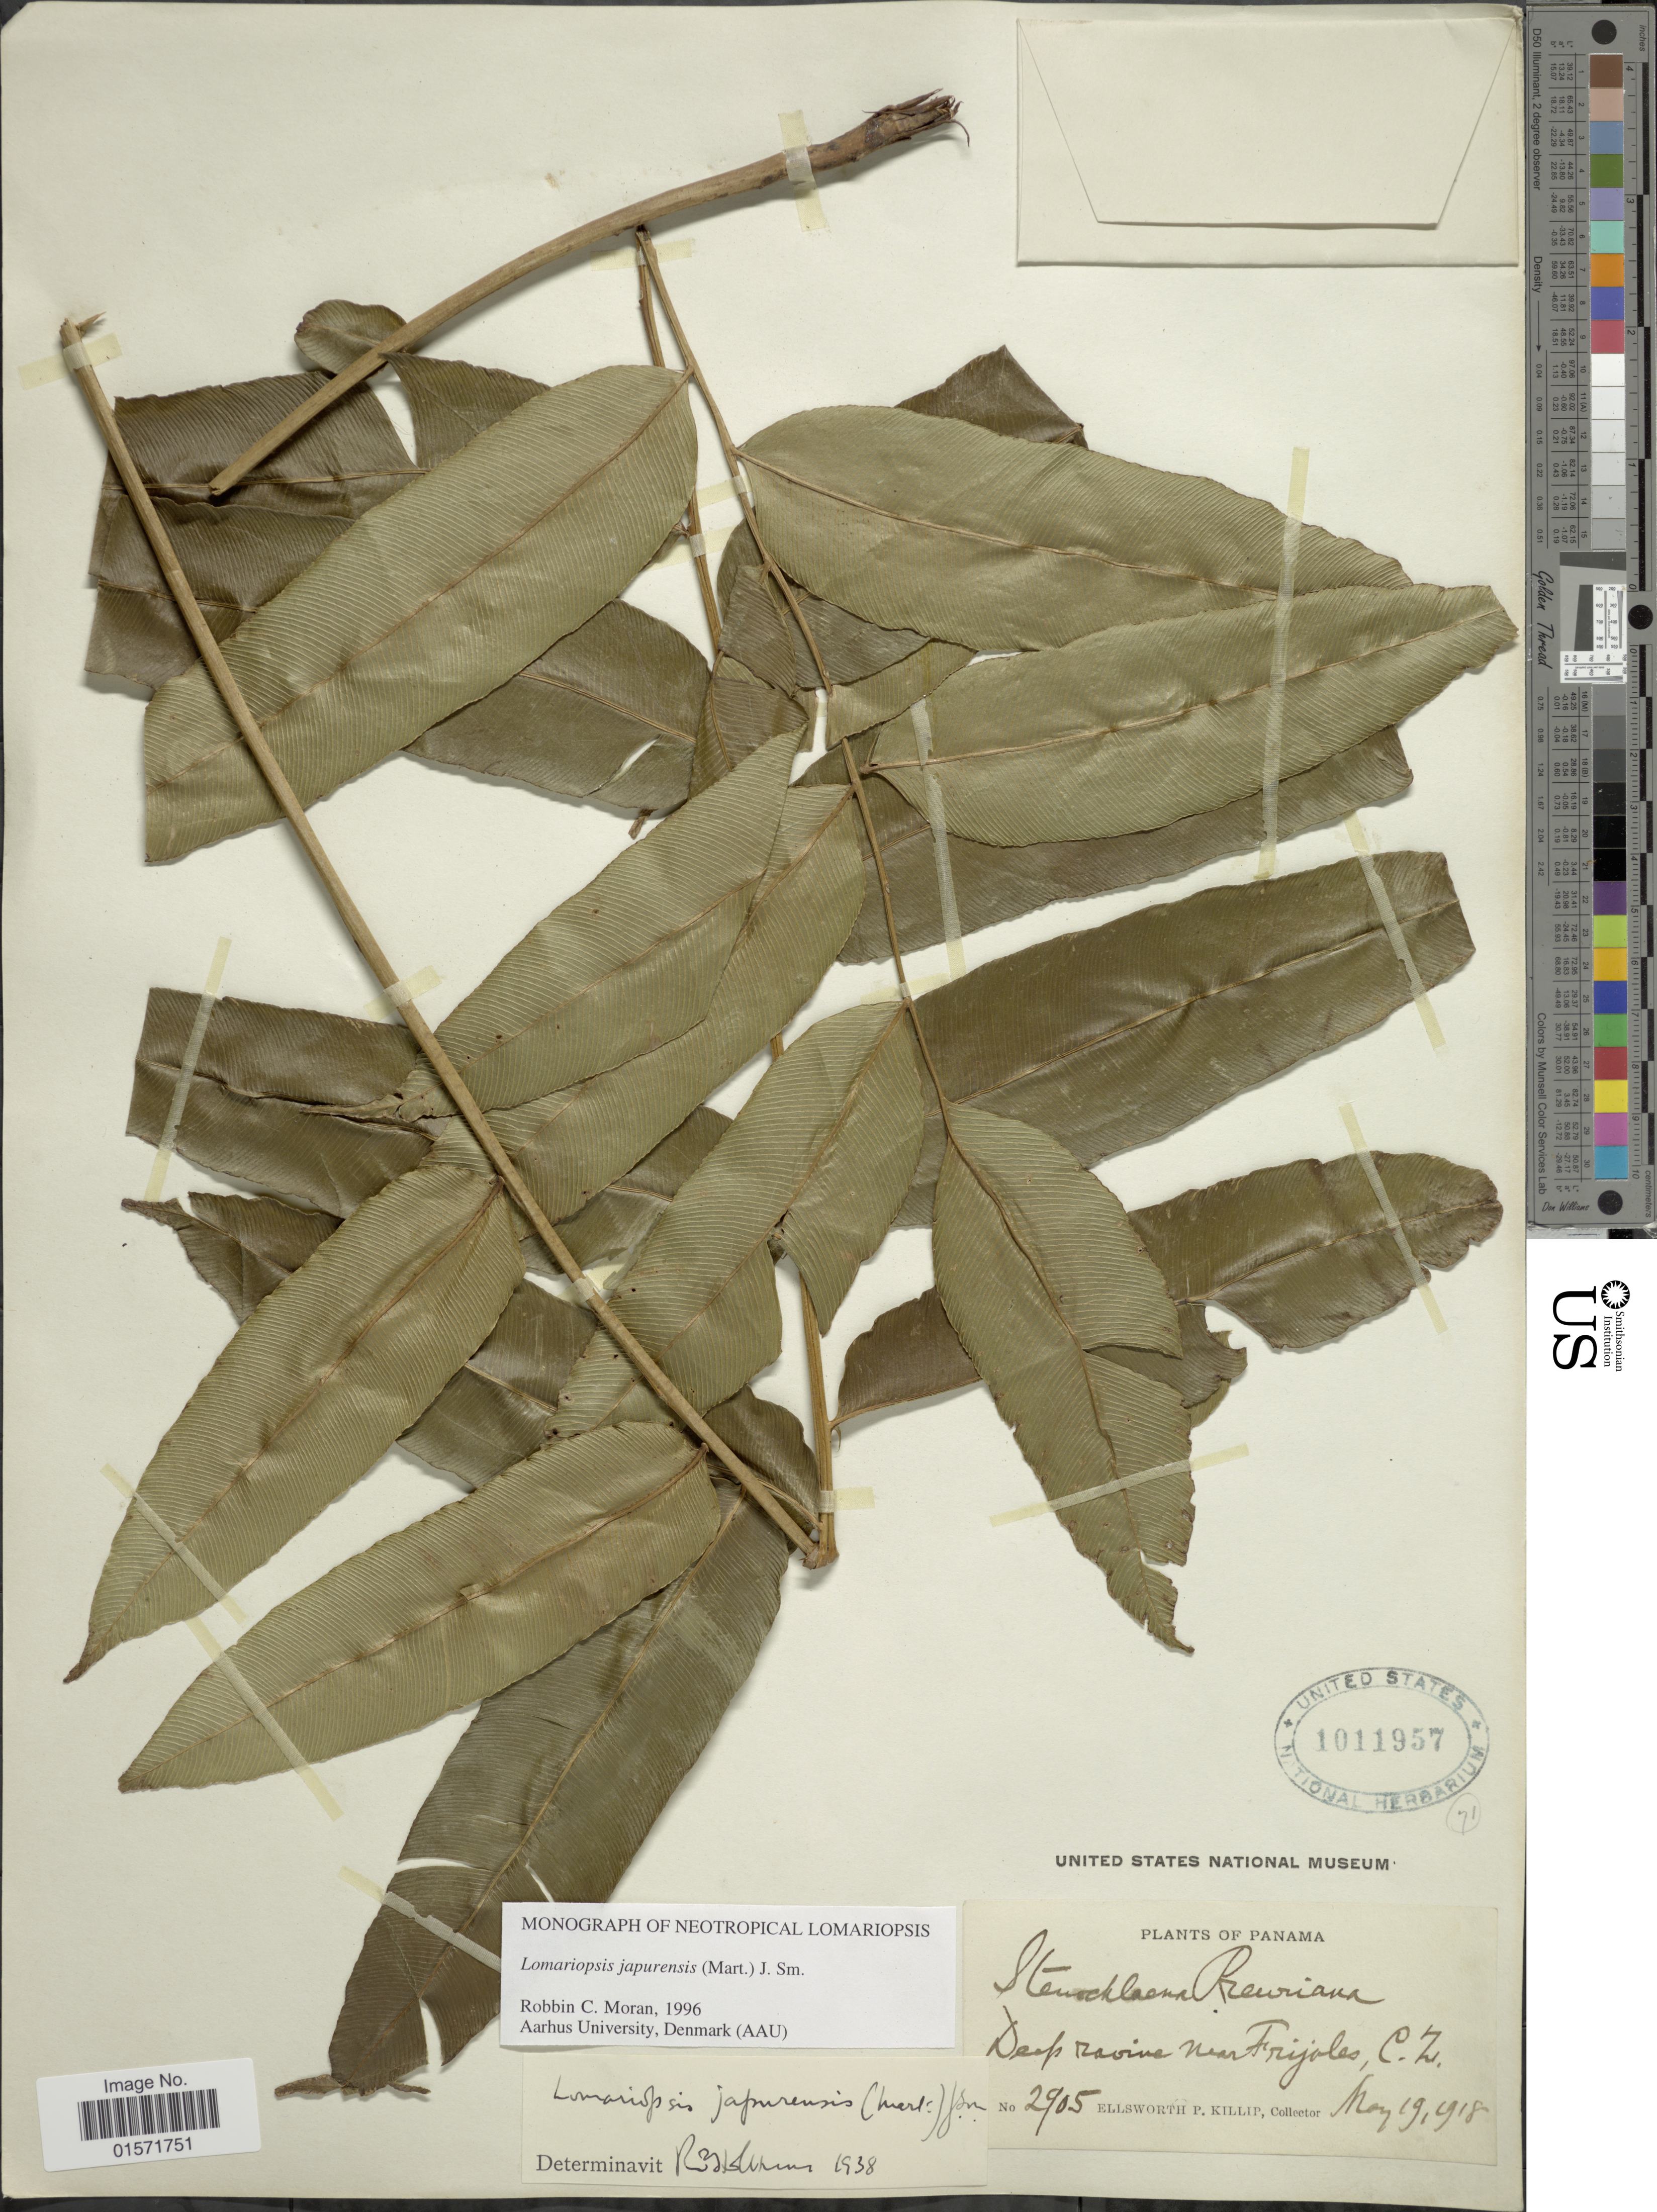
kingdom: Plantae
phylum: Tracheophyta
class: Polypodiopsida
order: Polypodiales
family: Lomariopsidaceae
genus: Lomariopsis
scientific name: Lomariopsis japurensis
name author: (Mart.) J. Sm.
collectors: E. P. Killip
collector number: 2905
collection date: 1918-05-19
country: Panama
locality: Deep ravine, near Frijoles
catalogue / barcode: US 1011957